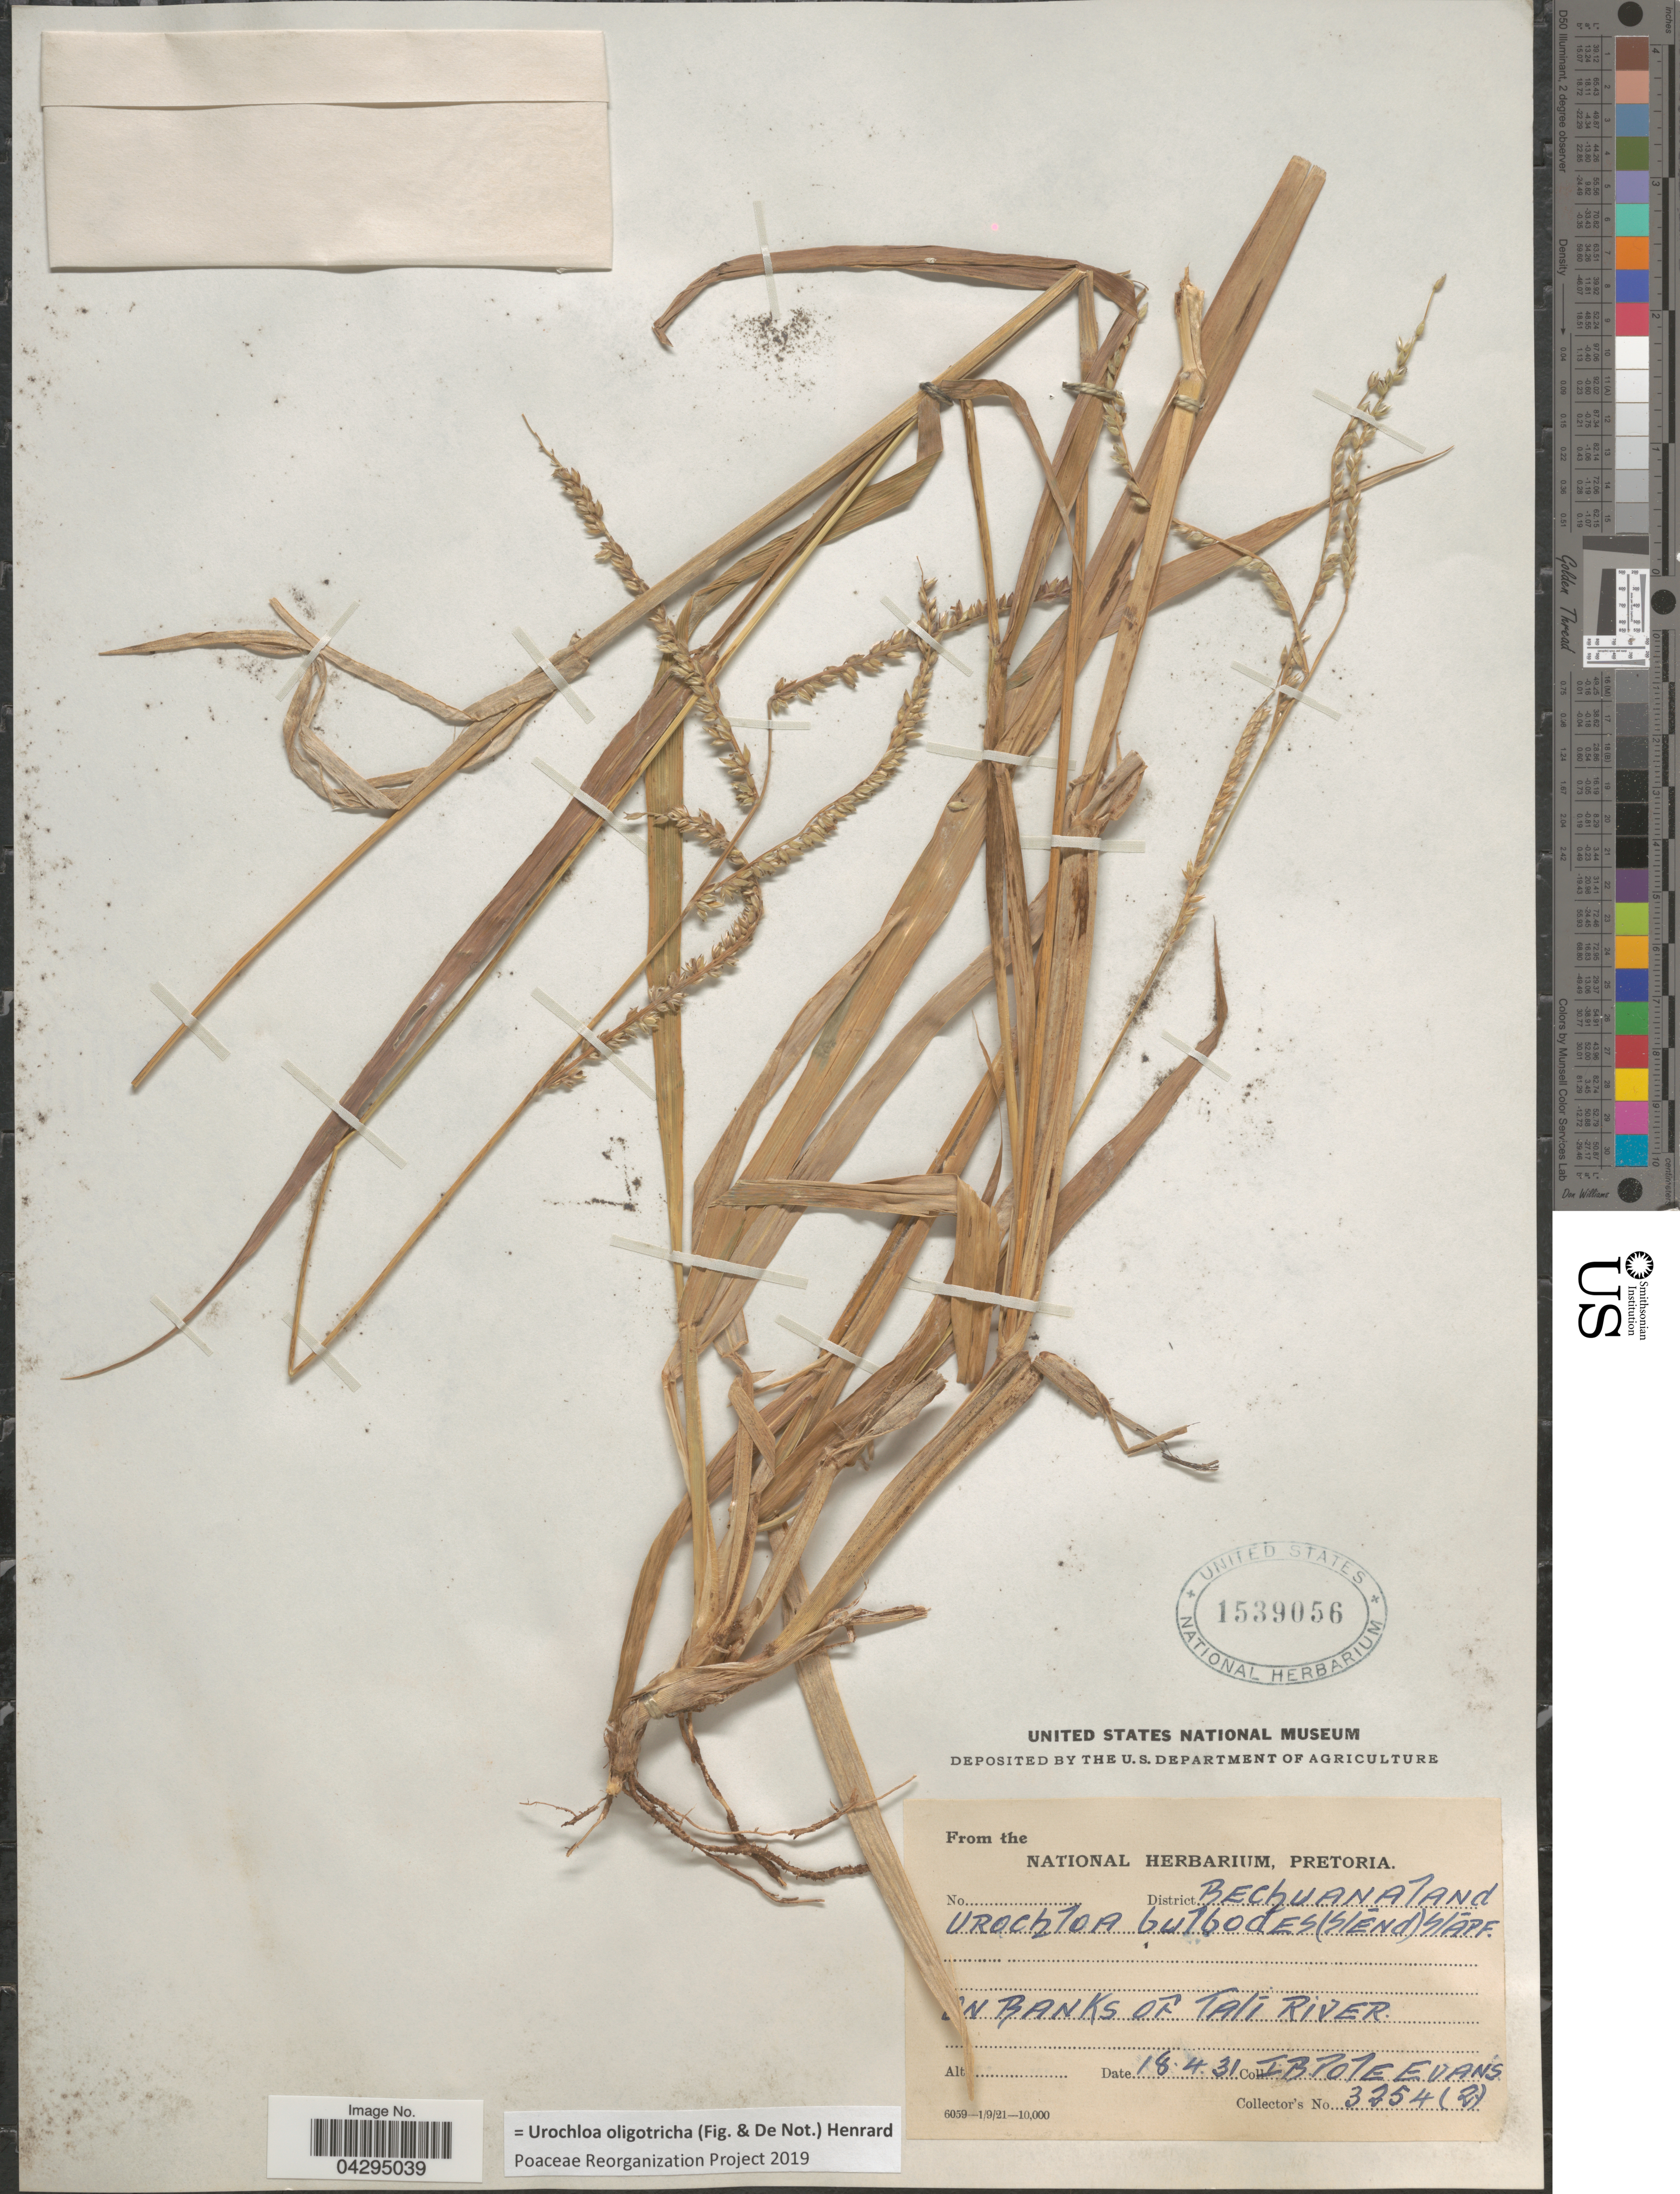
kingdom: Plantae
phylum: Tracheophyta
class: Liliopsida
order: Poales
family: Poaceae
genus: Urochloa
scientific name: Urochloa oligotricha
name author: (Fig. & De Not.) Henr.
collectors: I. B. Pole-Evans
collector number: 3254(2)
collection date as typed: Transcribed d/m/y: 18/4/31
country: Botswana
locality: District Bechuanaland. On banks of Tali River.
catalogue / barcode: US 1539056